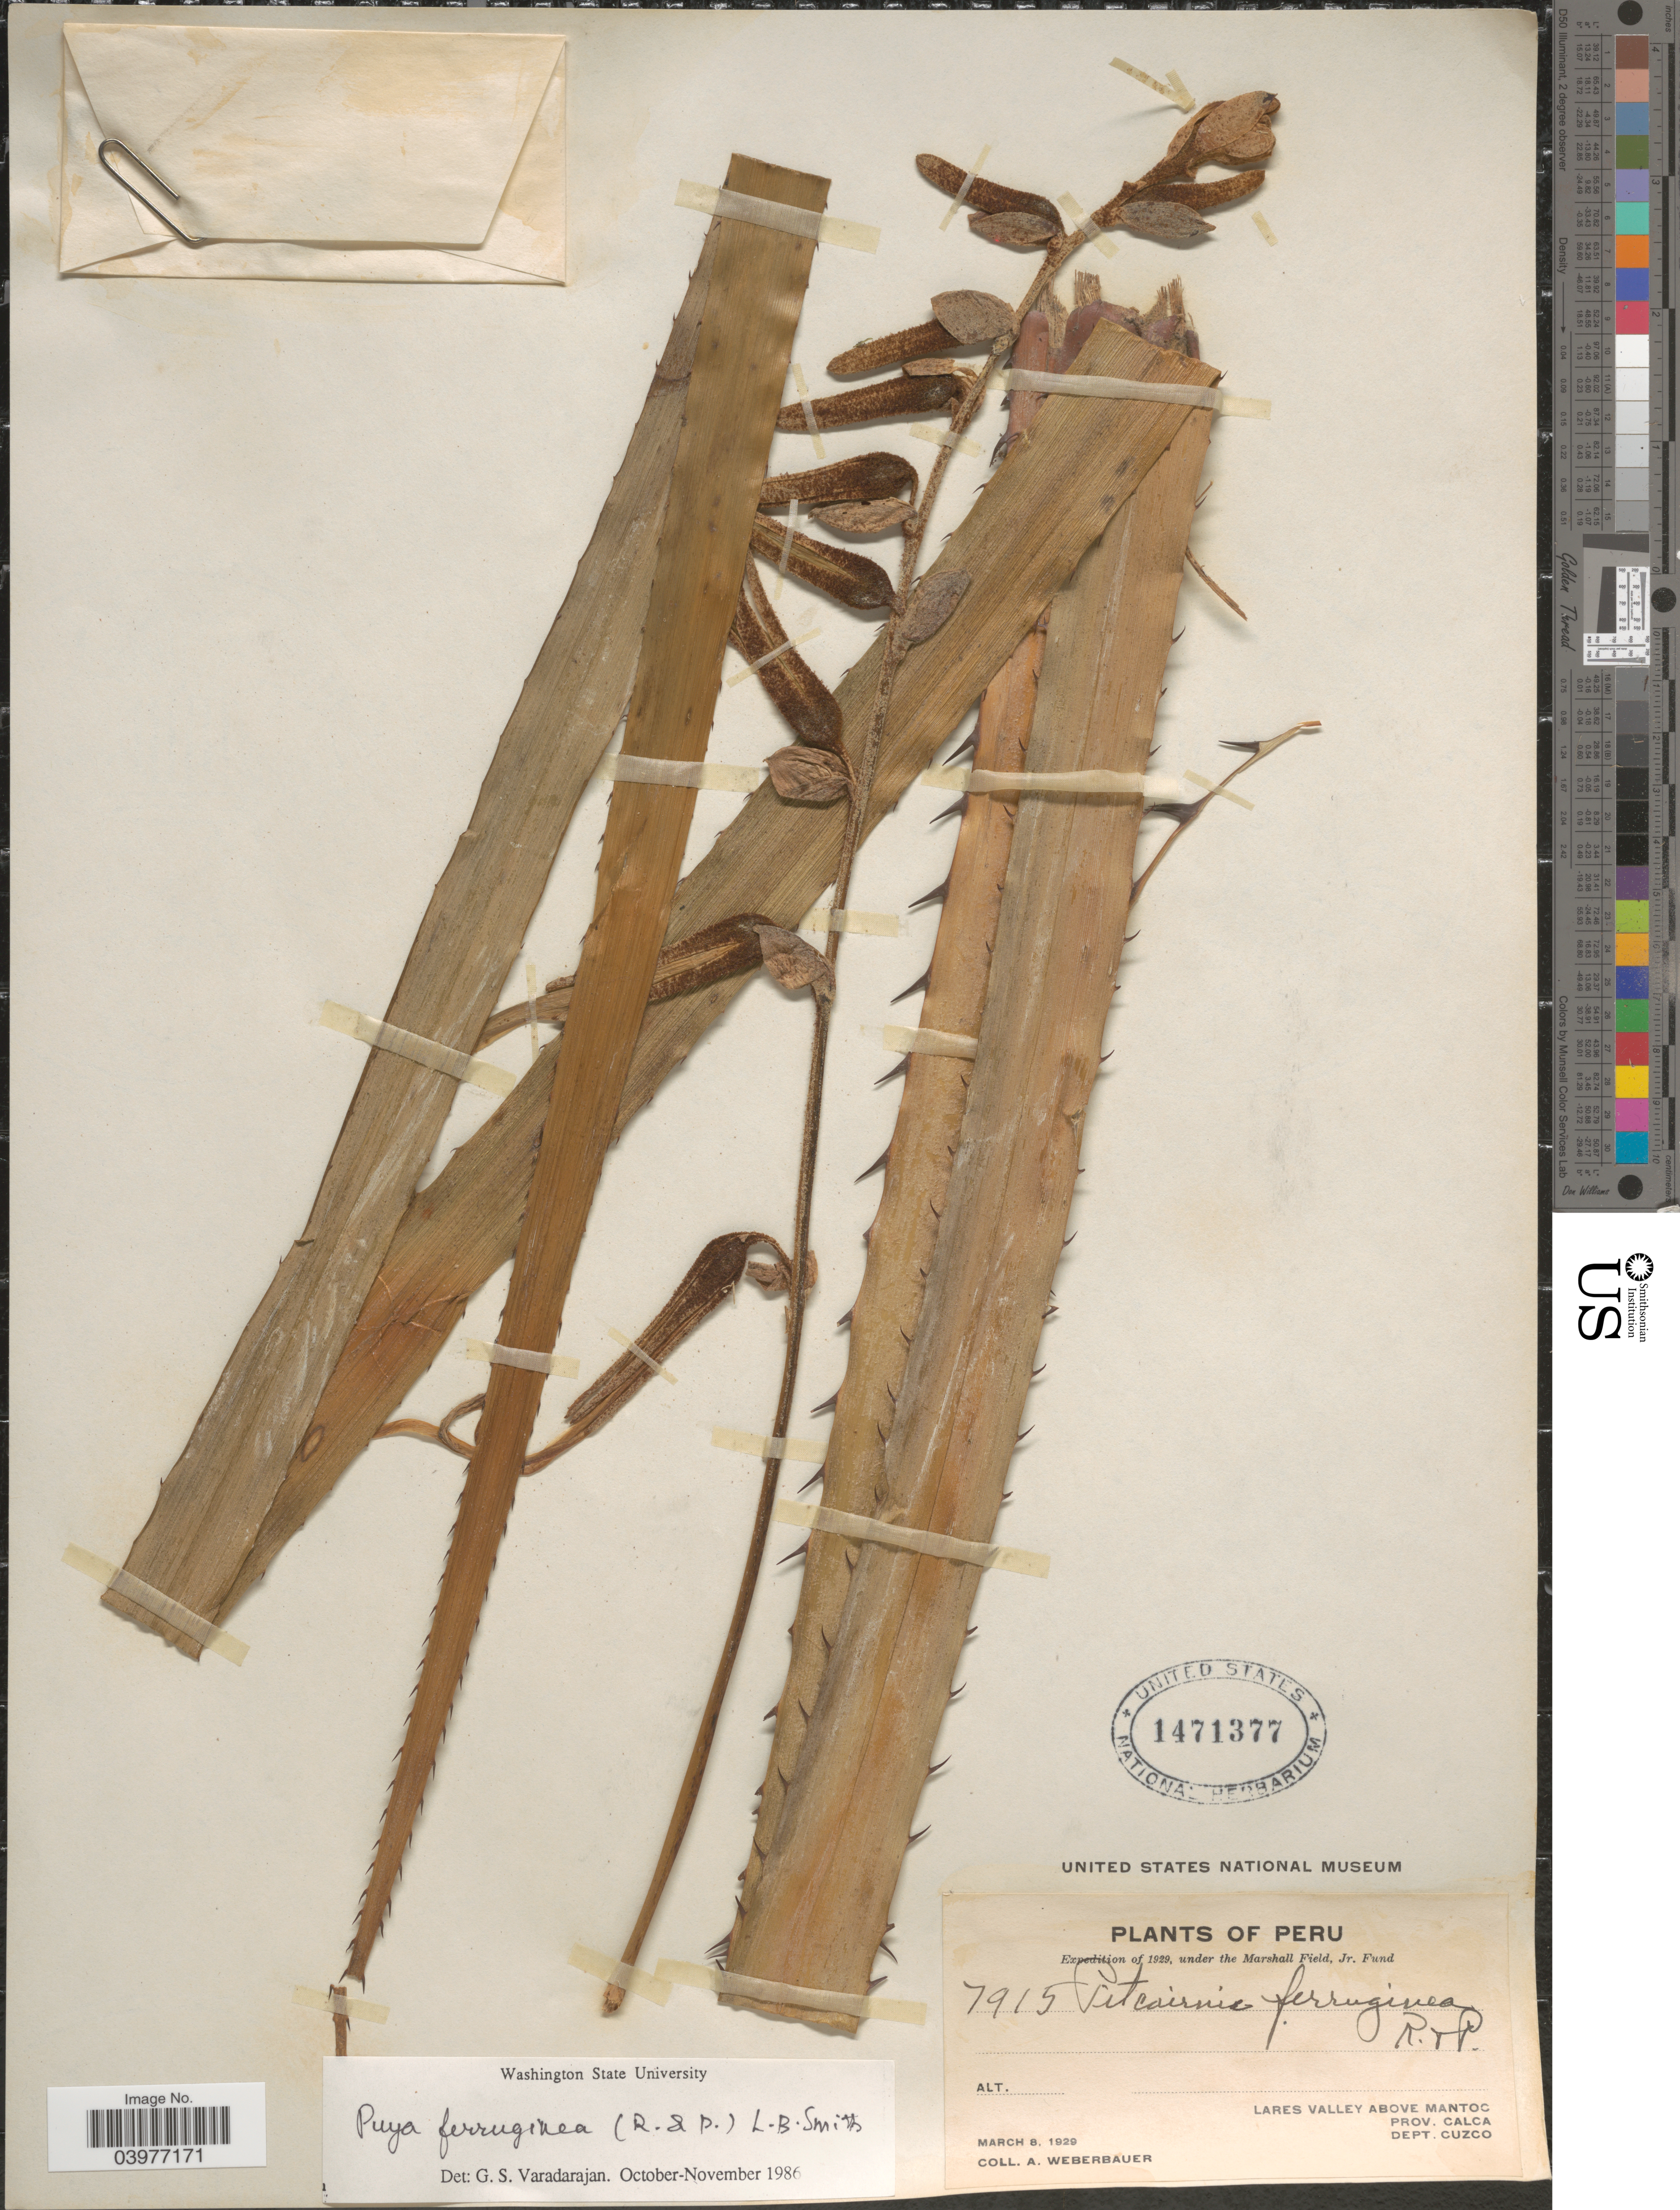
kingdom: Plantae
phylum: Tracheophyta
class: Liliopsida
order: Poales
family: Bromeliaceae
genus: Puya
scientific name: Puya ferruginea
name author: (Ruiz & Pav.) L.B. Sm.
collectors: A. Weberbauer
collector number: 7915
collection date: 1929-03-08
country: Peru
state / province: Cusco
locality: Lares Valley above Mantoc. Prov. Calca. Dept. Cuzco.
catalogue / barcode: US 1471377